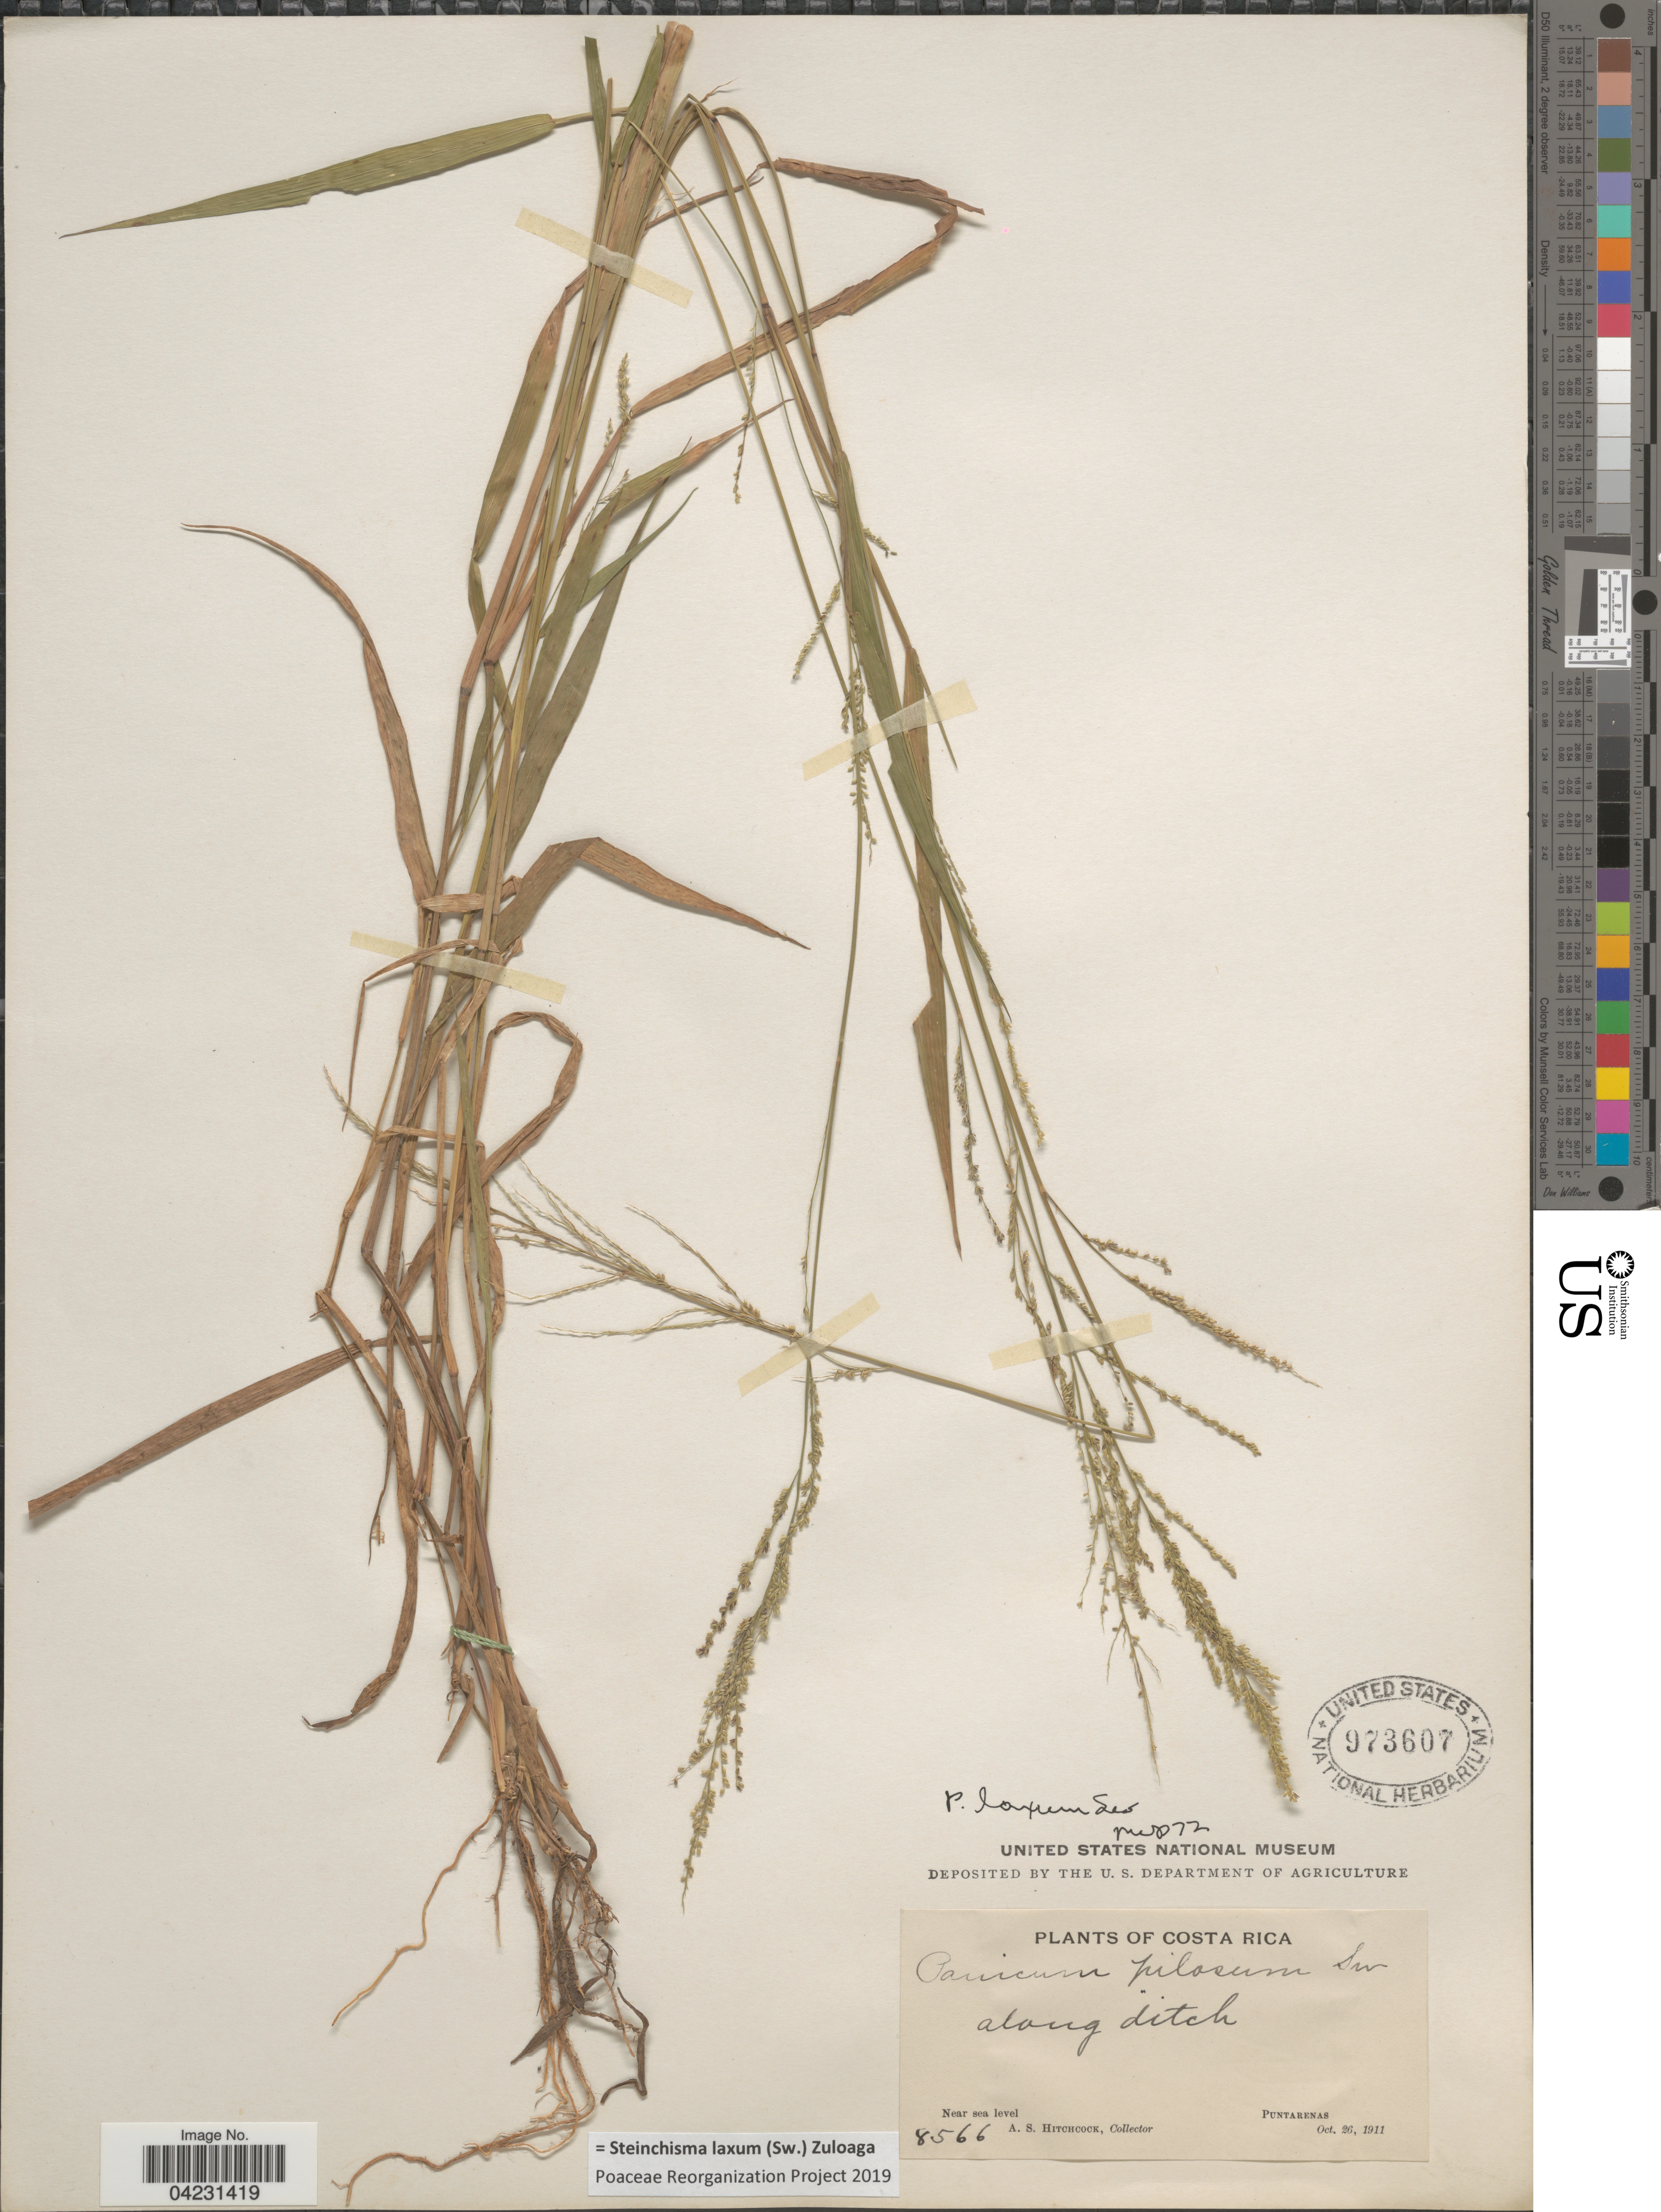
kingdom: Plantae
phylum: Tracheophyta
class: Liliopsida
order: Poales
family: Poaceae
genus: Steinchisma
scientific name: Steinchisma laxum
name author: (Sw.) Zuloaga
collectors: A. S. Hitchcock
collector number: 8566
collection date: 1911-10-26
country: Costa Rica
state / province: Puntarenas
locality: Along ditch.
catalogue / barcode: US 973607